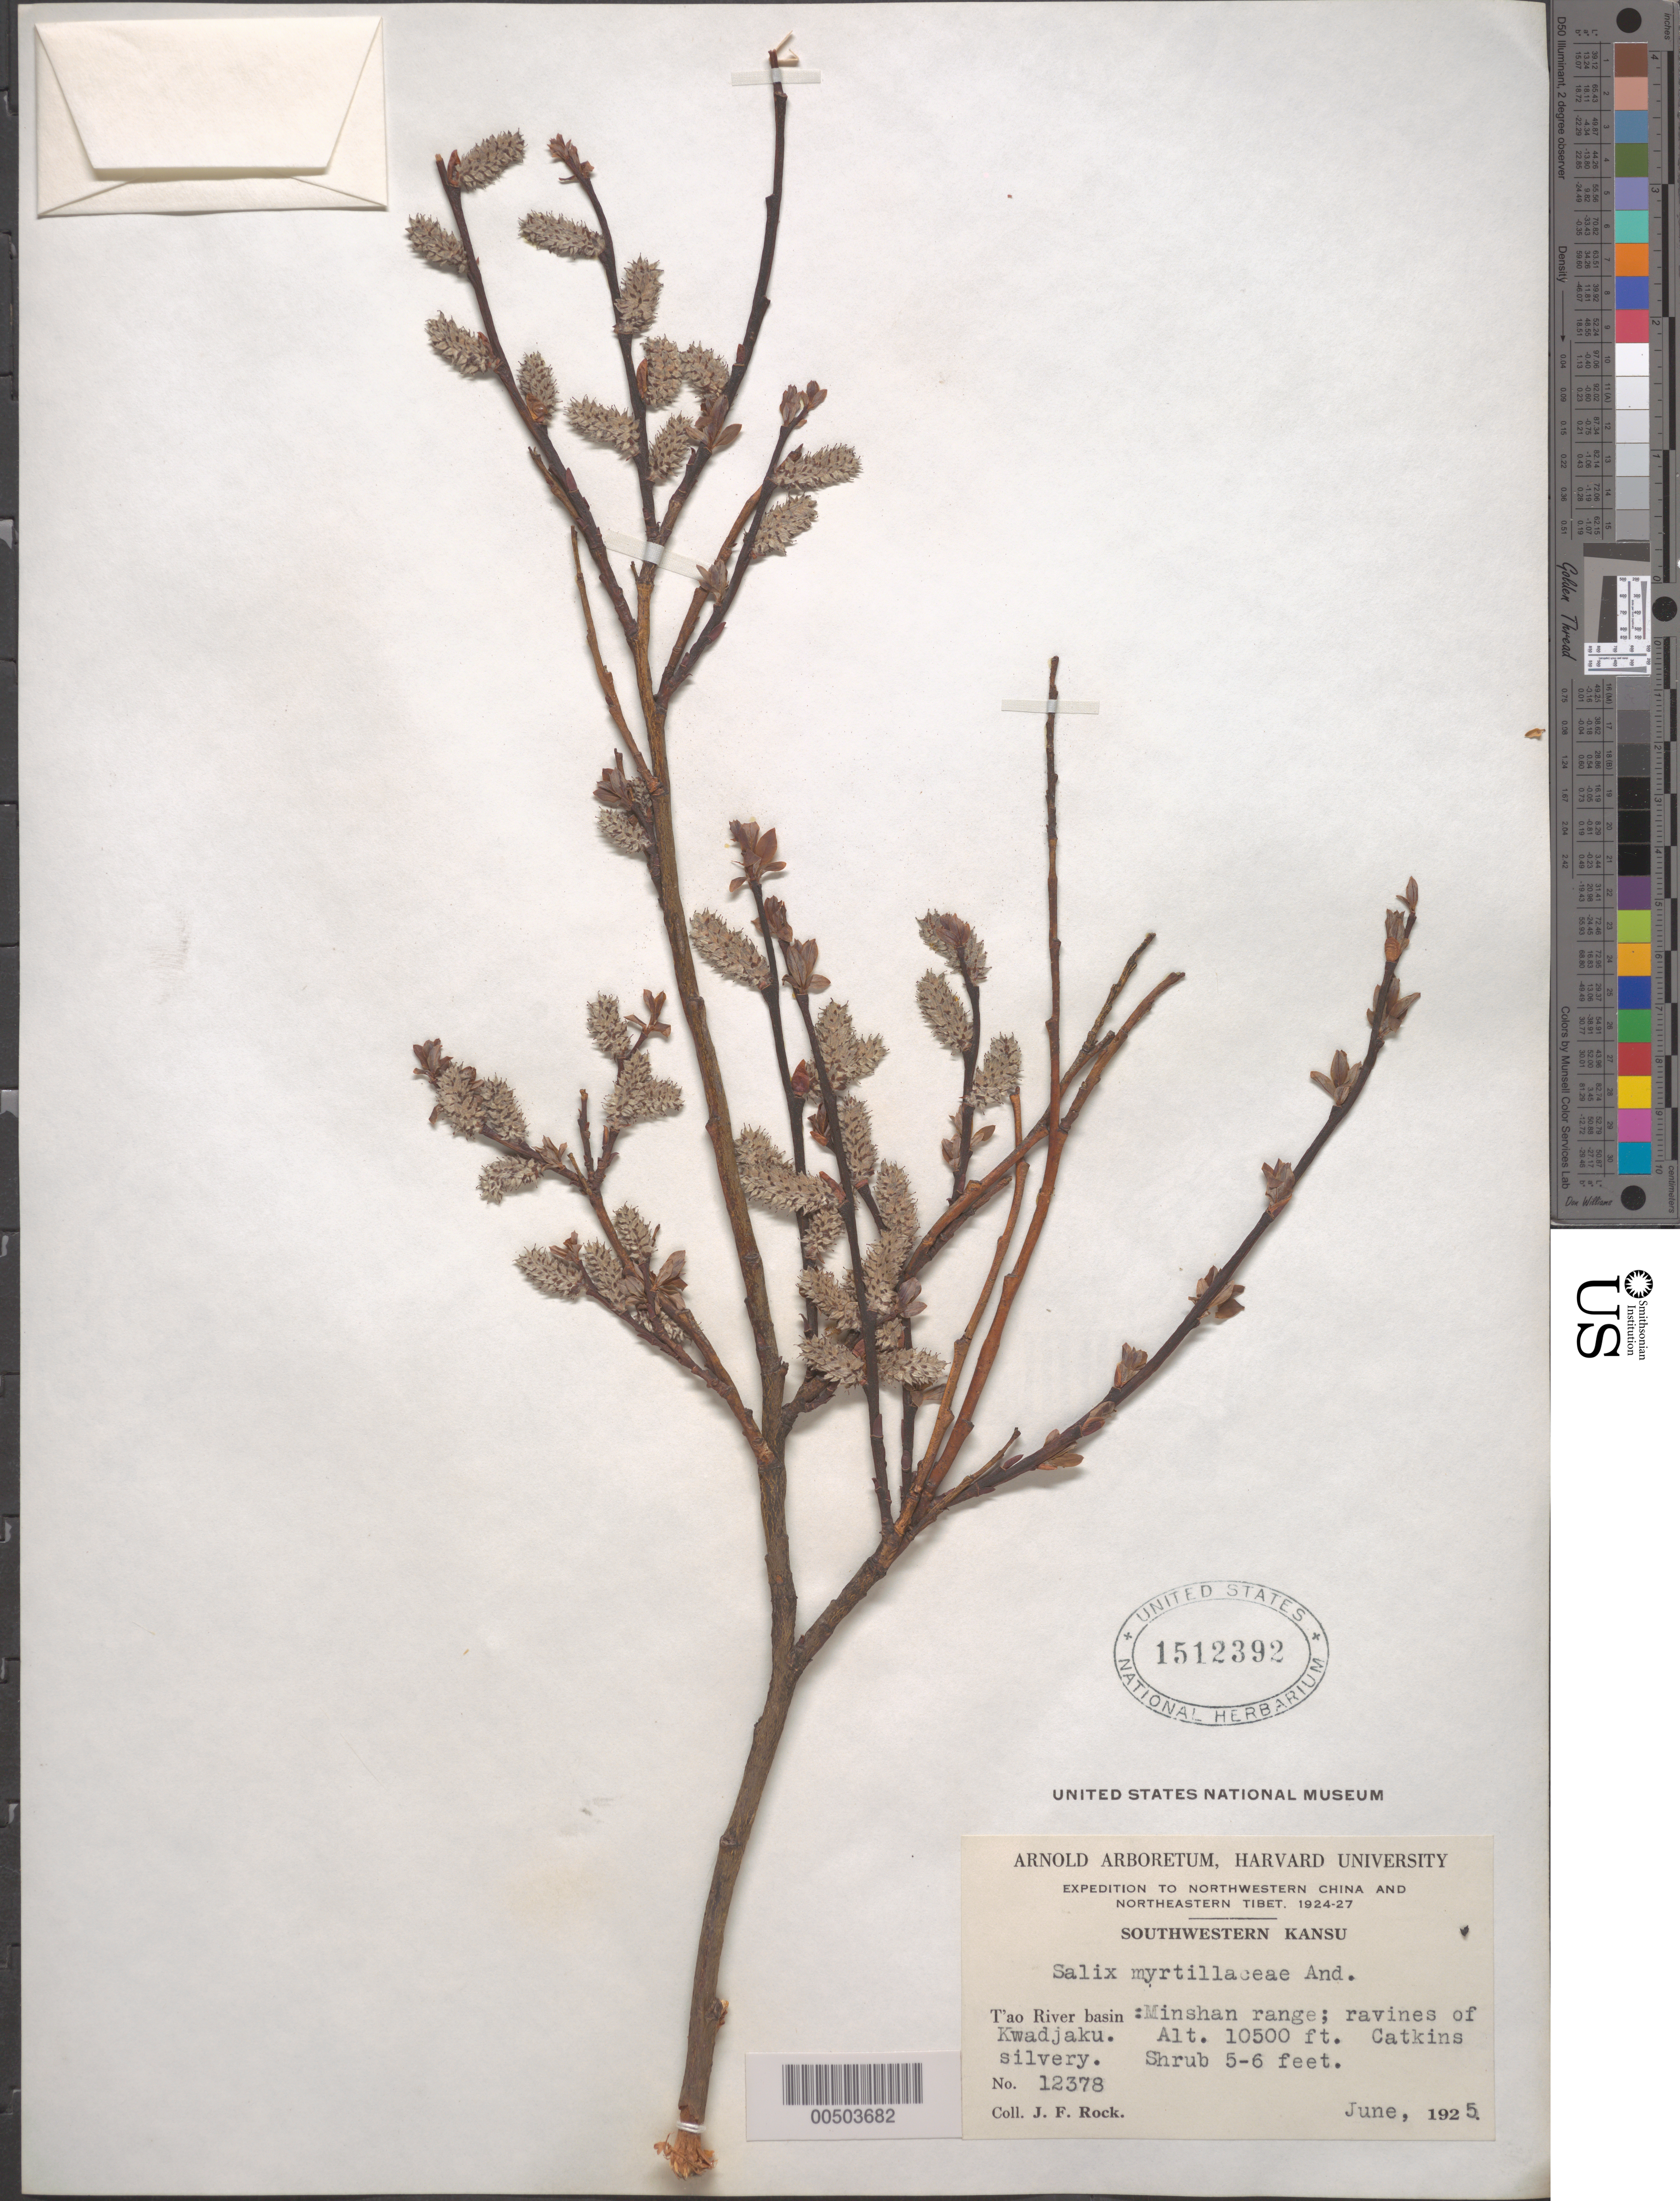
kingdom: Plantae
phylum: Tracheophyta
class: Magnoliopsida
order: Malpighiales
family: Salicaceae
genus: Salix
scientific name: Salix myrtillacea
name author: Andersson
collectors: J. F. Rock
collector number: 12378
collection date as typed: Jun 1925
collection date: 1925-06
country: China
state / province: Gansu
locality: Minshan range; ravines of Kwadjaku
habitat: Catkins silvery. Shrub 5-6 ft.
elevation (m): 3200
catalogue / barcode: US 1512392